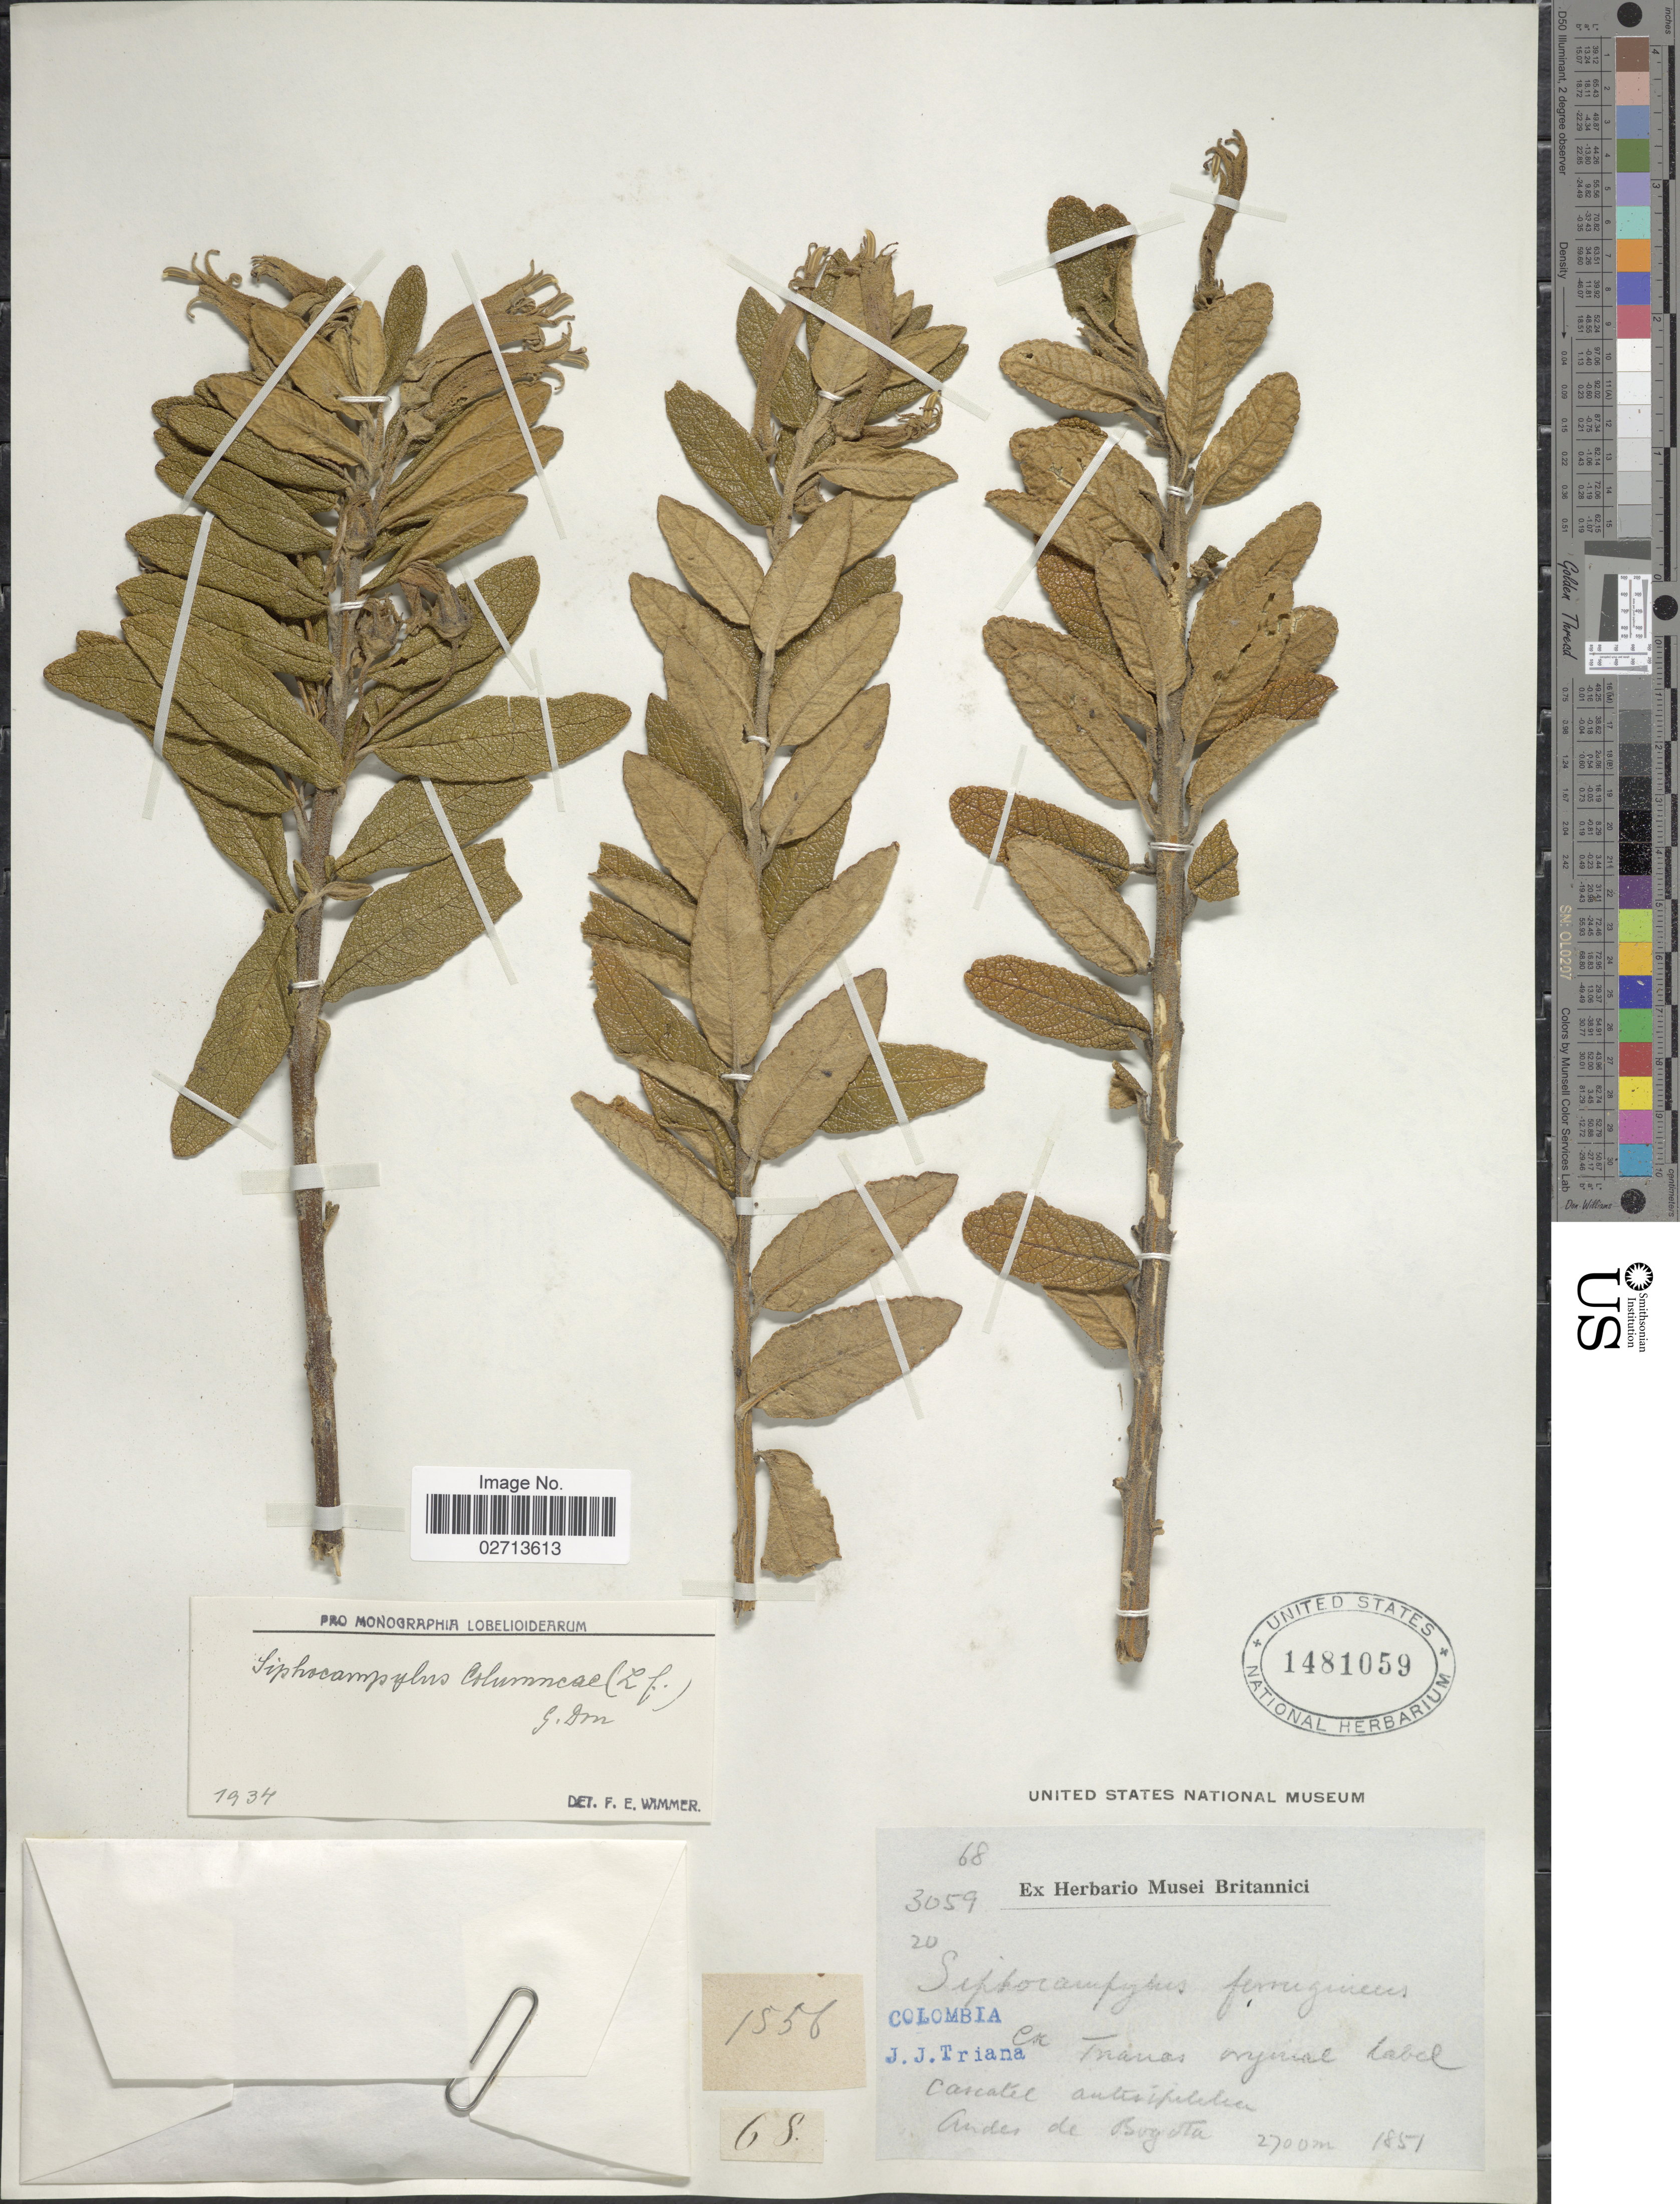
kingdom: Plantae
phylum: Tracheophyta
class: Magnoliopsida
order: Asterales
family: Campanulaceae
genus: Siphocampylus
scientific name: Siphocampylus columnae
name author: (L. f.) G. Don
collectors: J. J. Triana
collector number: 68/3059/20/1556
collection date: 1851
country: Colombia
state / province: Bogota D.C.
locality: Andes de Bogota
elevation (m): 2700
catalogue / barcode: US 1481059